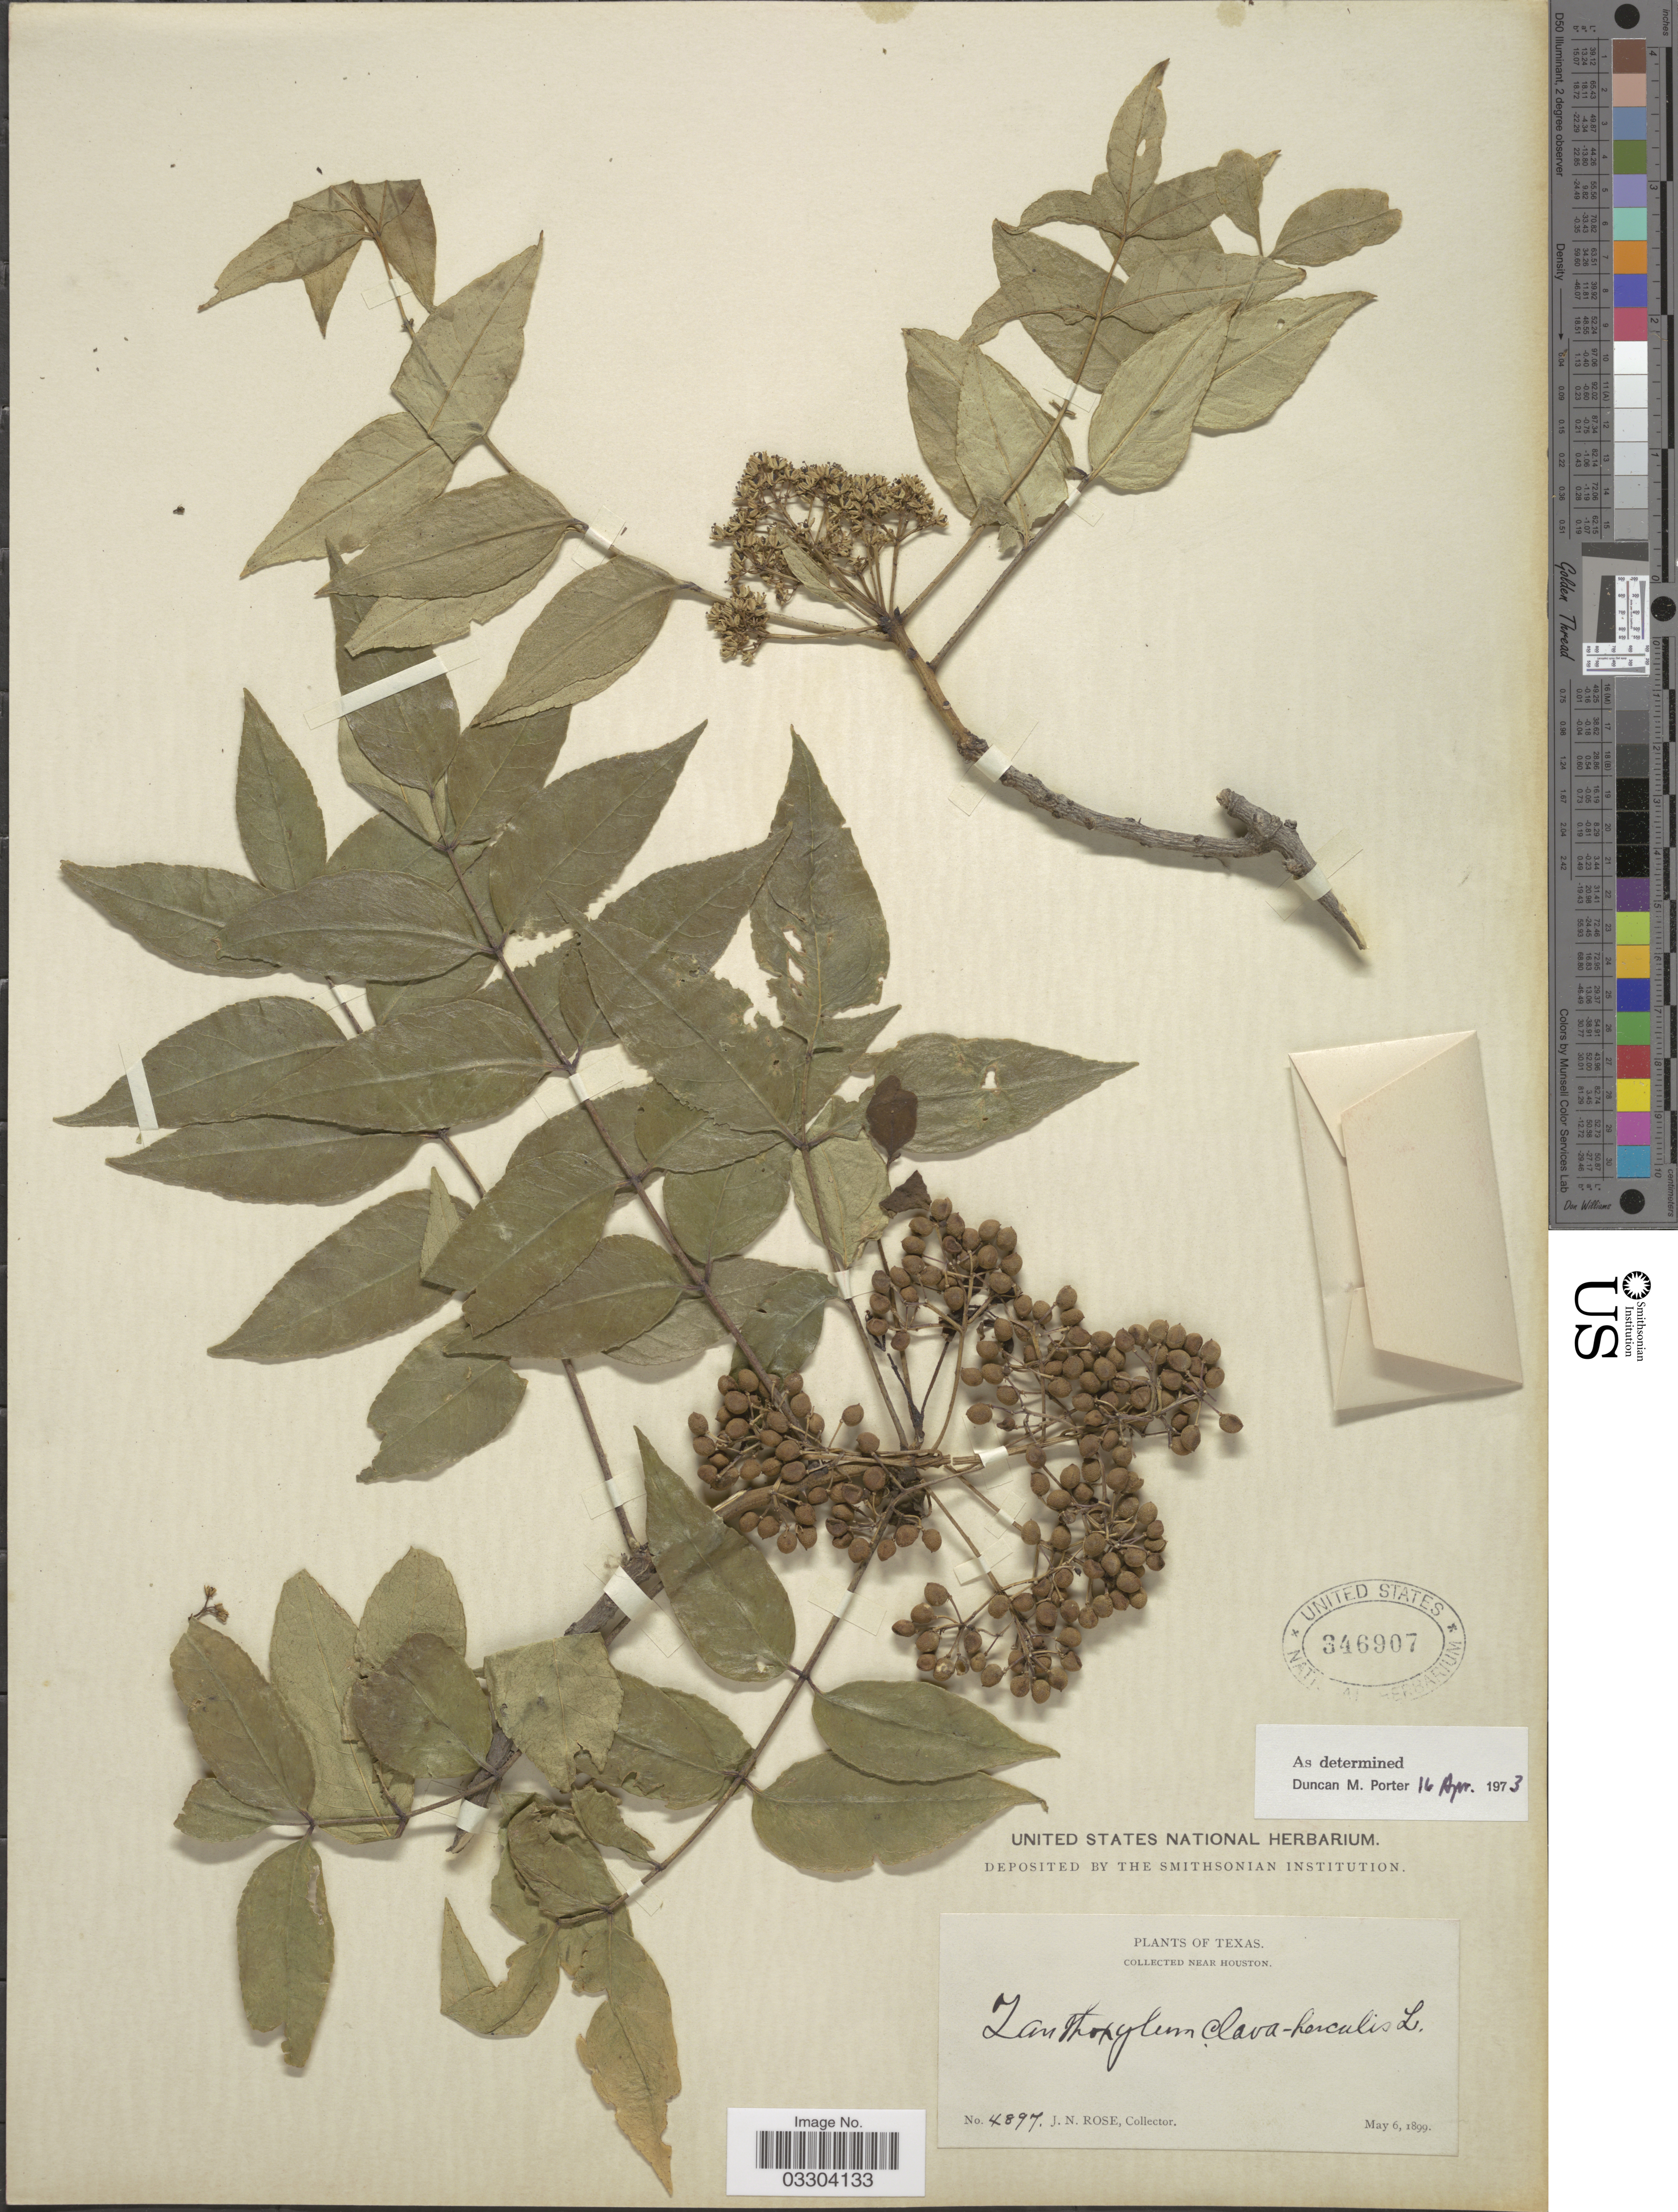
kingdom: Plantae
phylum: Tracheophyta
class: Magnoliopsida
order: Sapindales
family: Rutaceae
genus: Zanthoxylum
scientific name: Zanthoxylum clava-herculis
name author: L.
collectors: J. N. Rose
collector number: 4897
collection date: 1899-05-06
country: United States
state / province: Texas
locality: Near Houston.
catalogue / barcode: US 346907